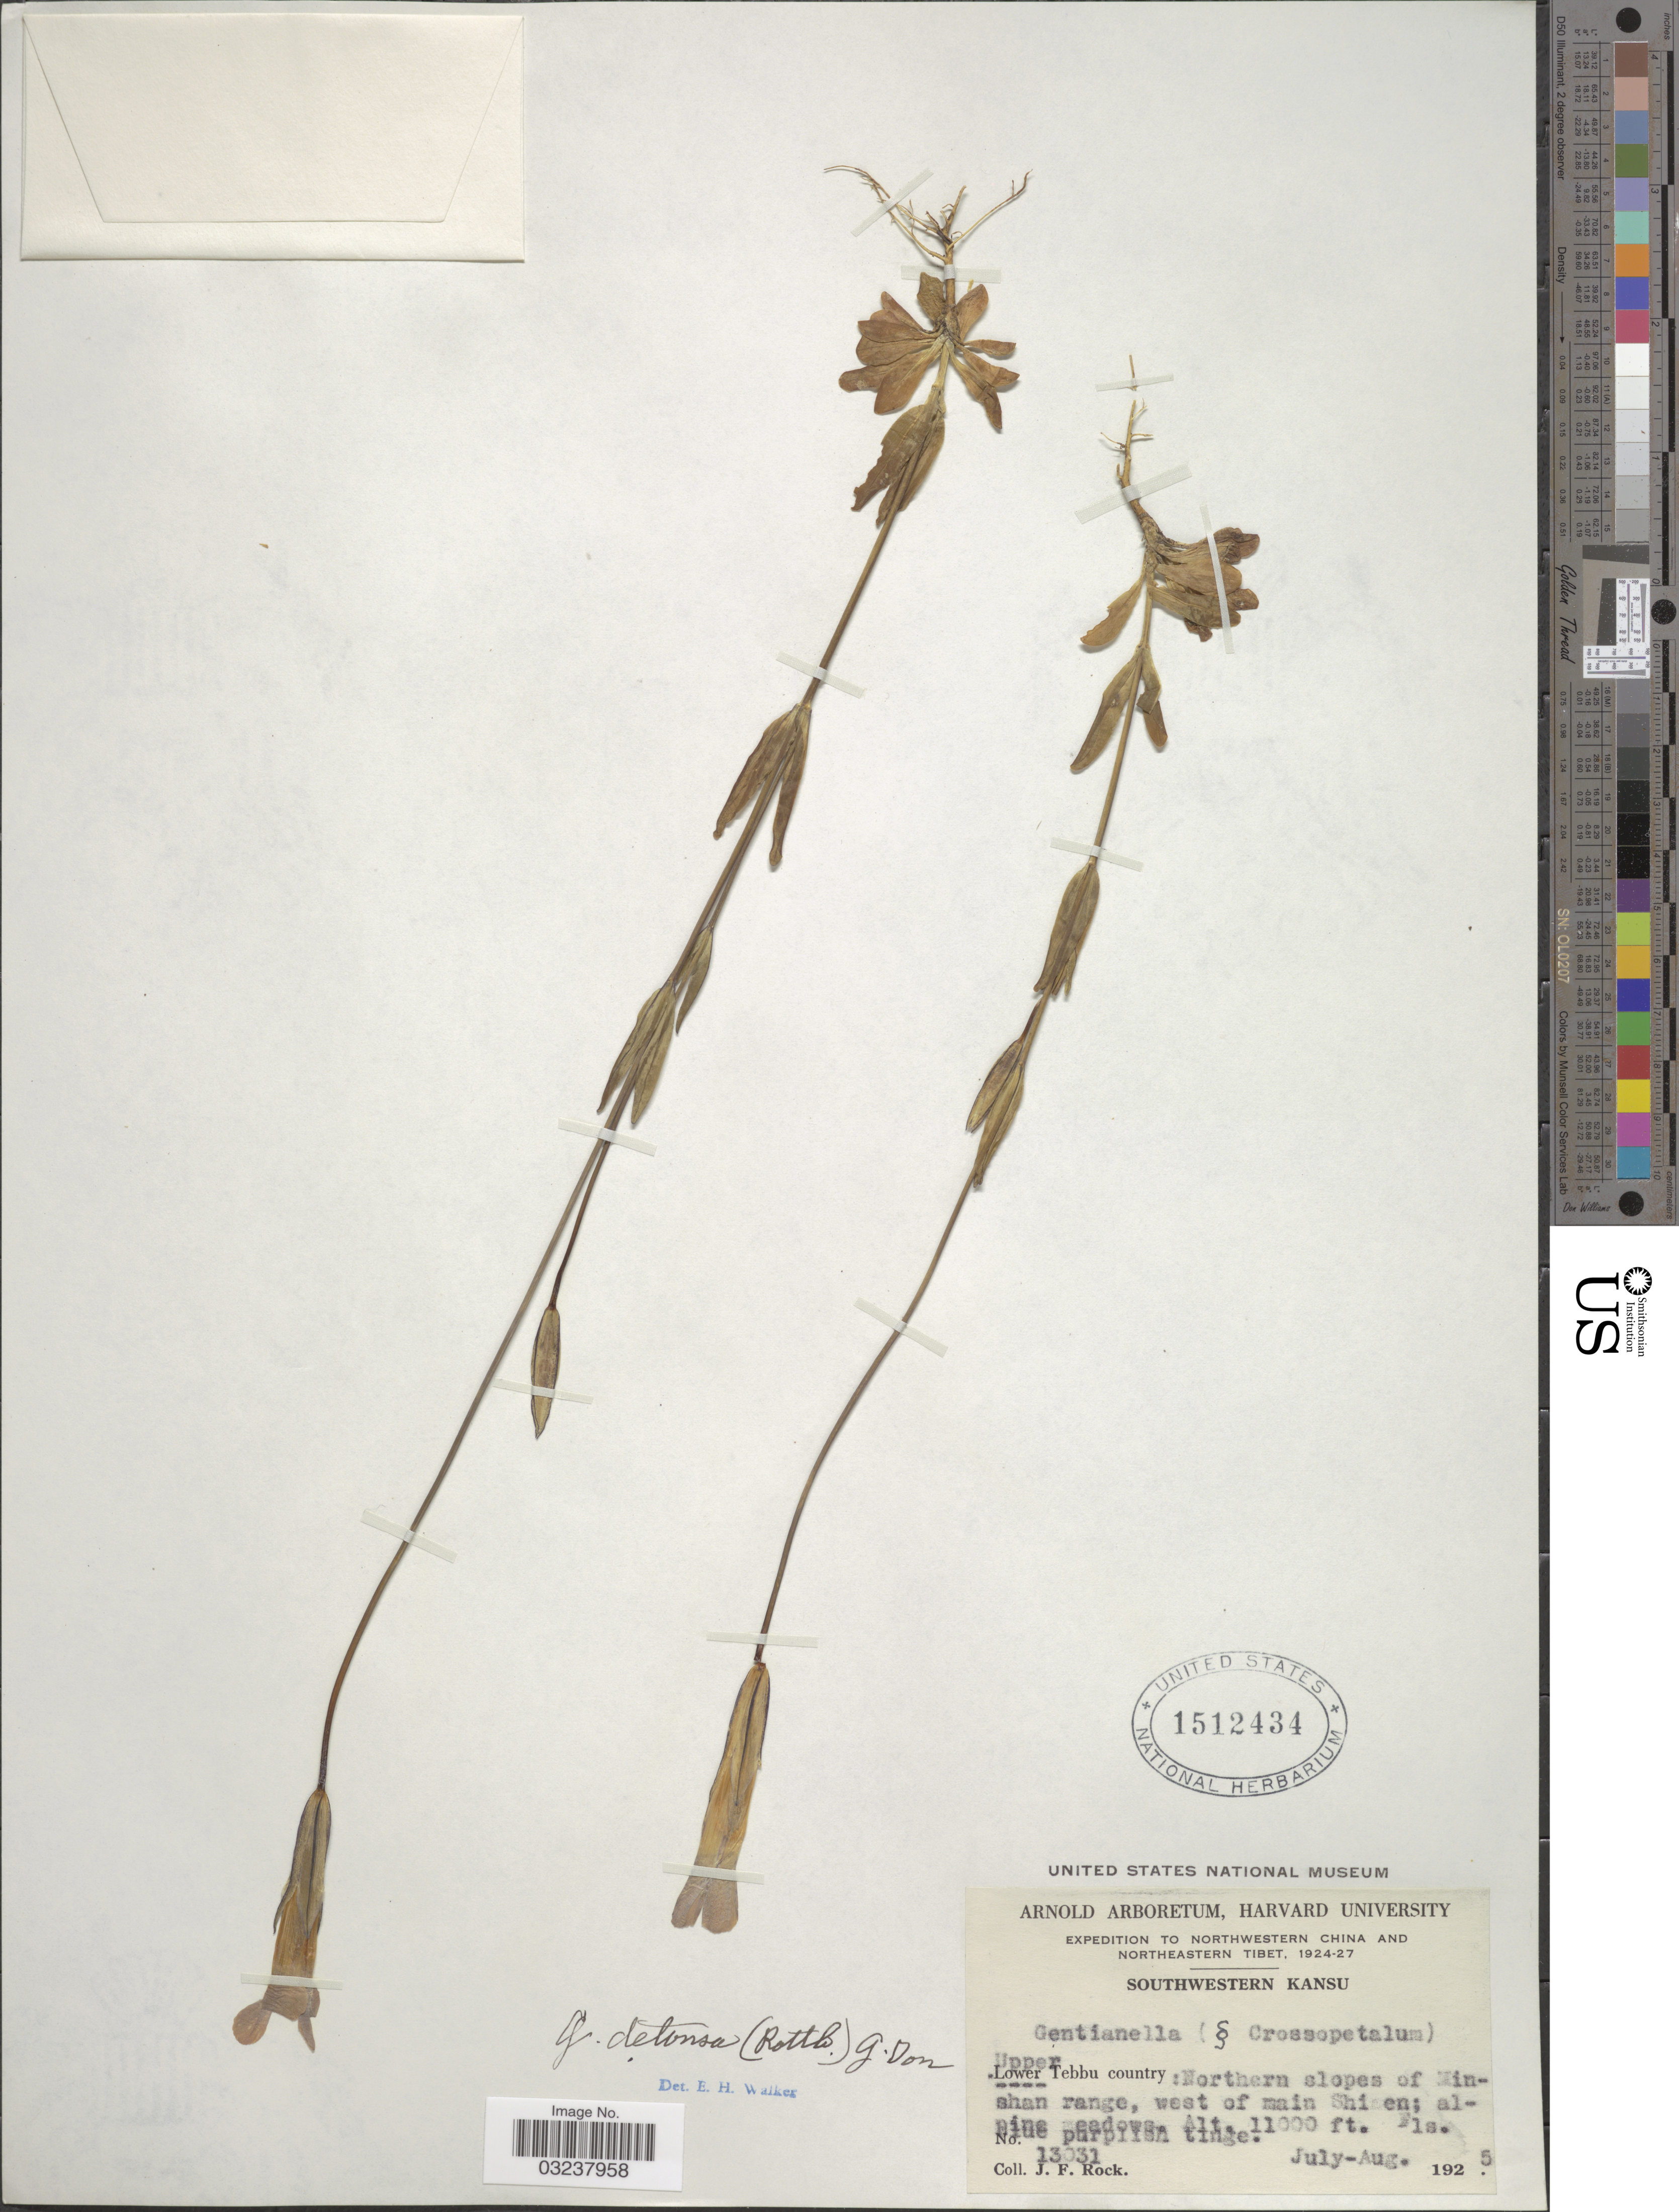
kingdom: Plantae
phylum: Tracheophyta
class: Magnoliopsida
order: Gentianales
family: Gentianaceae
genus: Gentianella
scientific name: Gentianella detonsa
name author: (Rottb.) G. Don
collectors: J. Rock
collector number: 13031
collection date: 1925-07/1925-08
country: China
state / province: Gansu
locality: Northwestern China. Southwestern Kansu. Upper Tebbu country: Northern slopes of Minshan range, west of main Shisen; alpine meadow.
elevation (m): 3353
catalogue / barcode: US 1512434